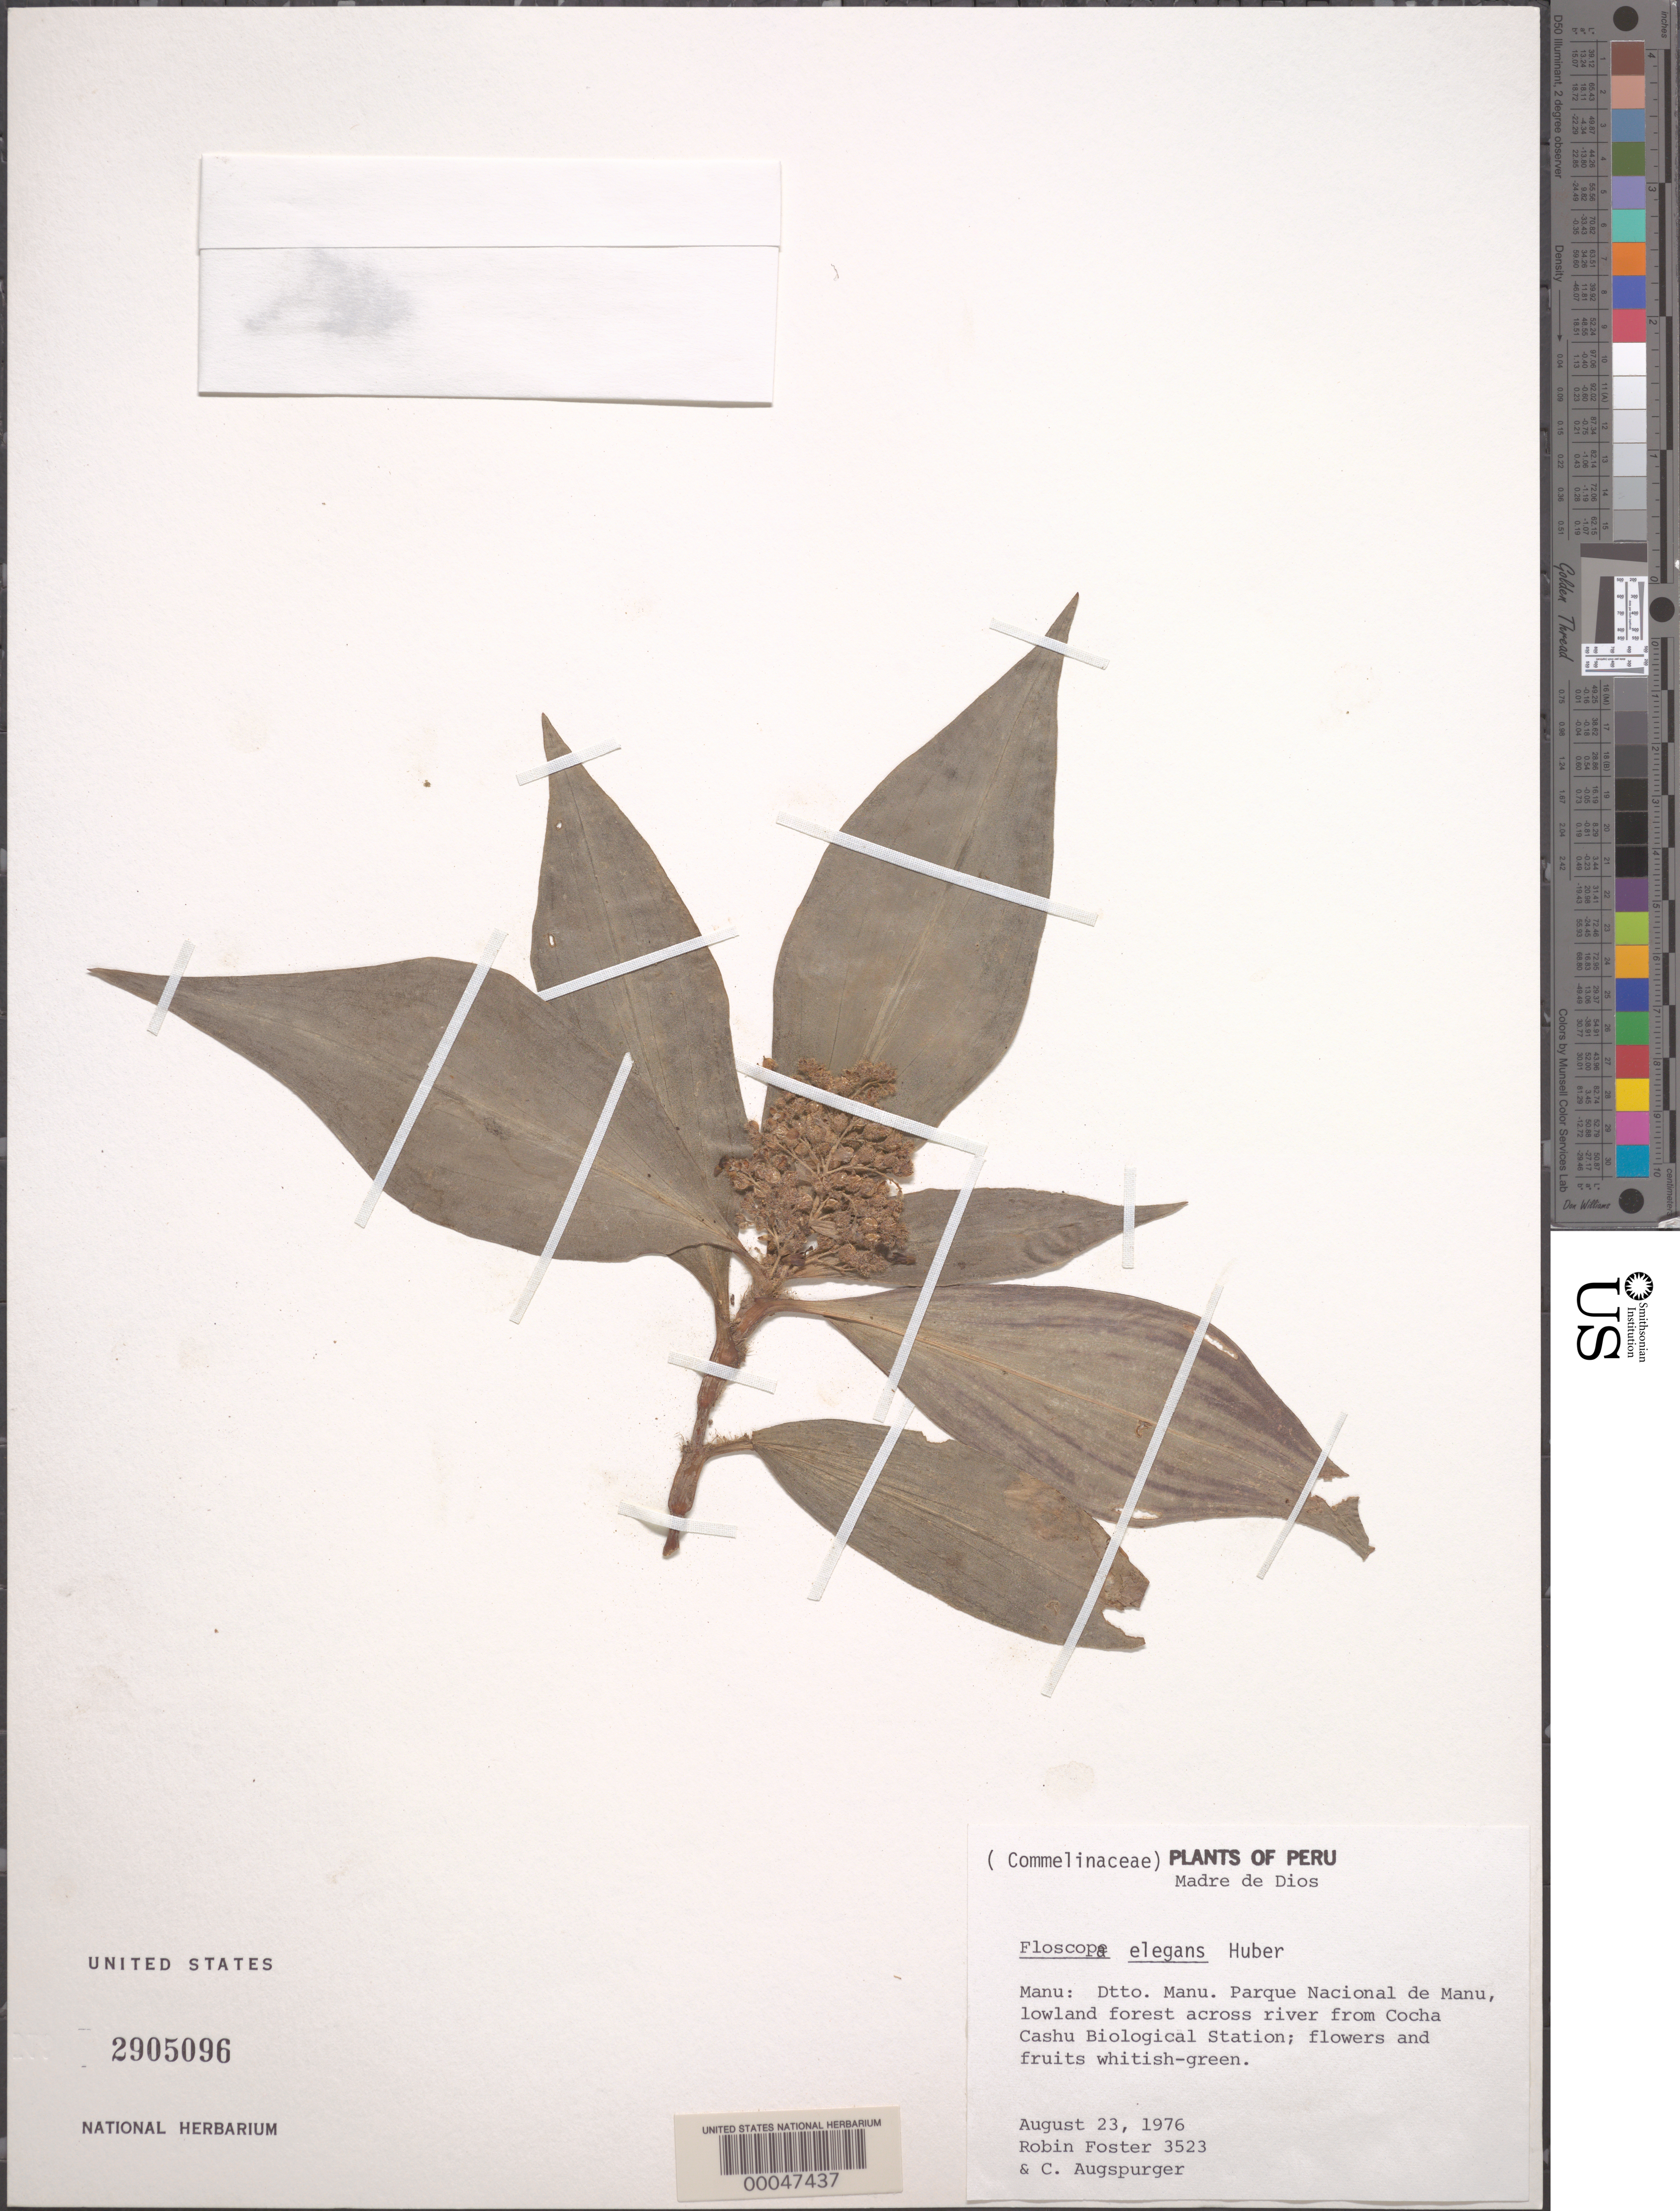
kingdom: Plantae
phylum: Tracheophyta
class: Liliopsida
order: Commelinales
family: Commelinaceae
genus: Floscopa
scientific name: Floscopa elegans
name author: Huber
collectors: R. Foster & C. Augspurger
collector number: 3523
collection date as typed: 23 Aug 1976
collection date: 1976-08-23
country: Peru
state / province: Madre de Dios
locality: Manu; national park, across from cocha cashu biological station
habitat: Lowland forest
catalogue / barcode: US 2905096